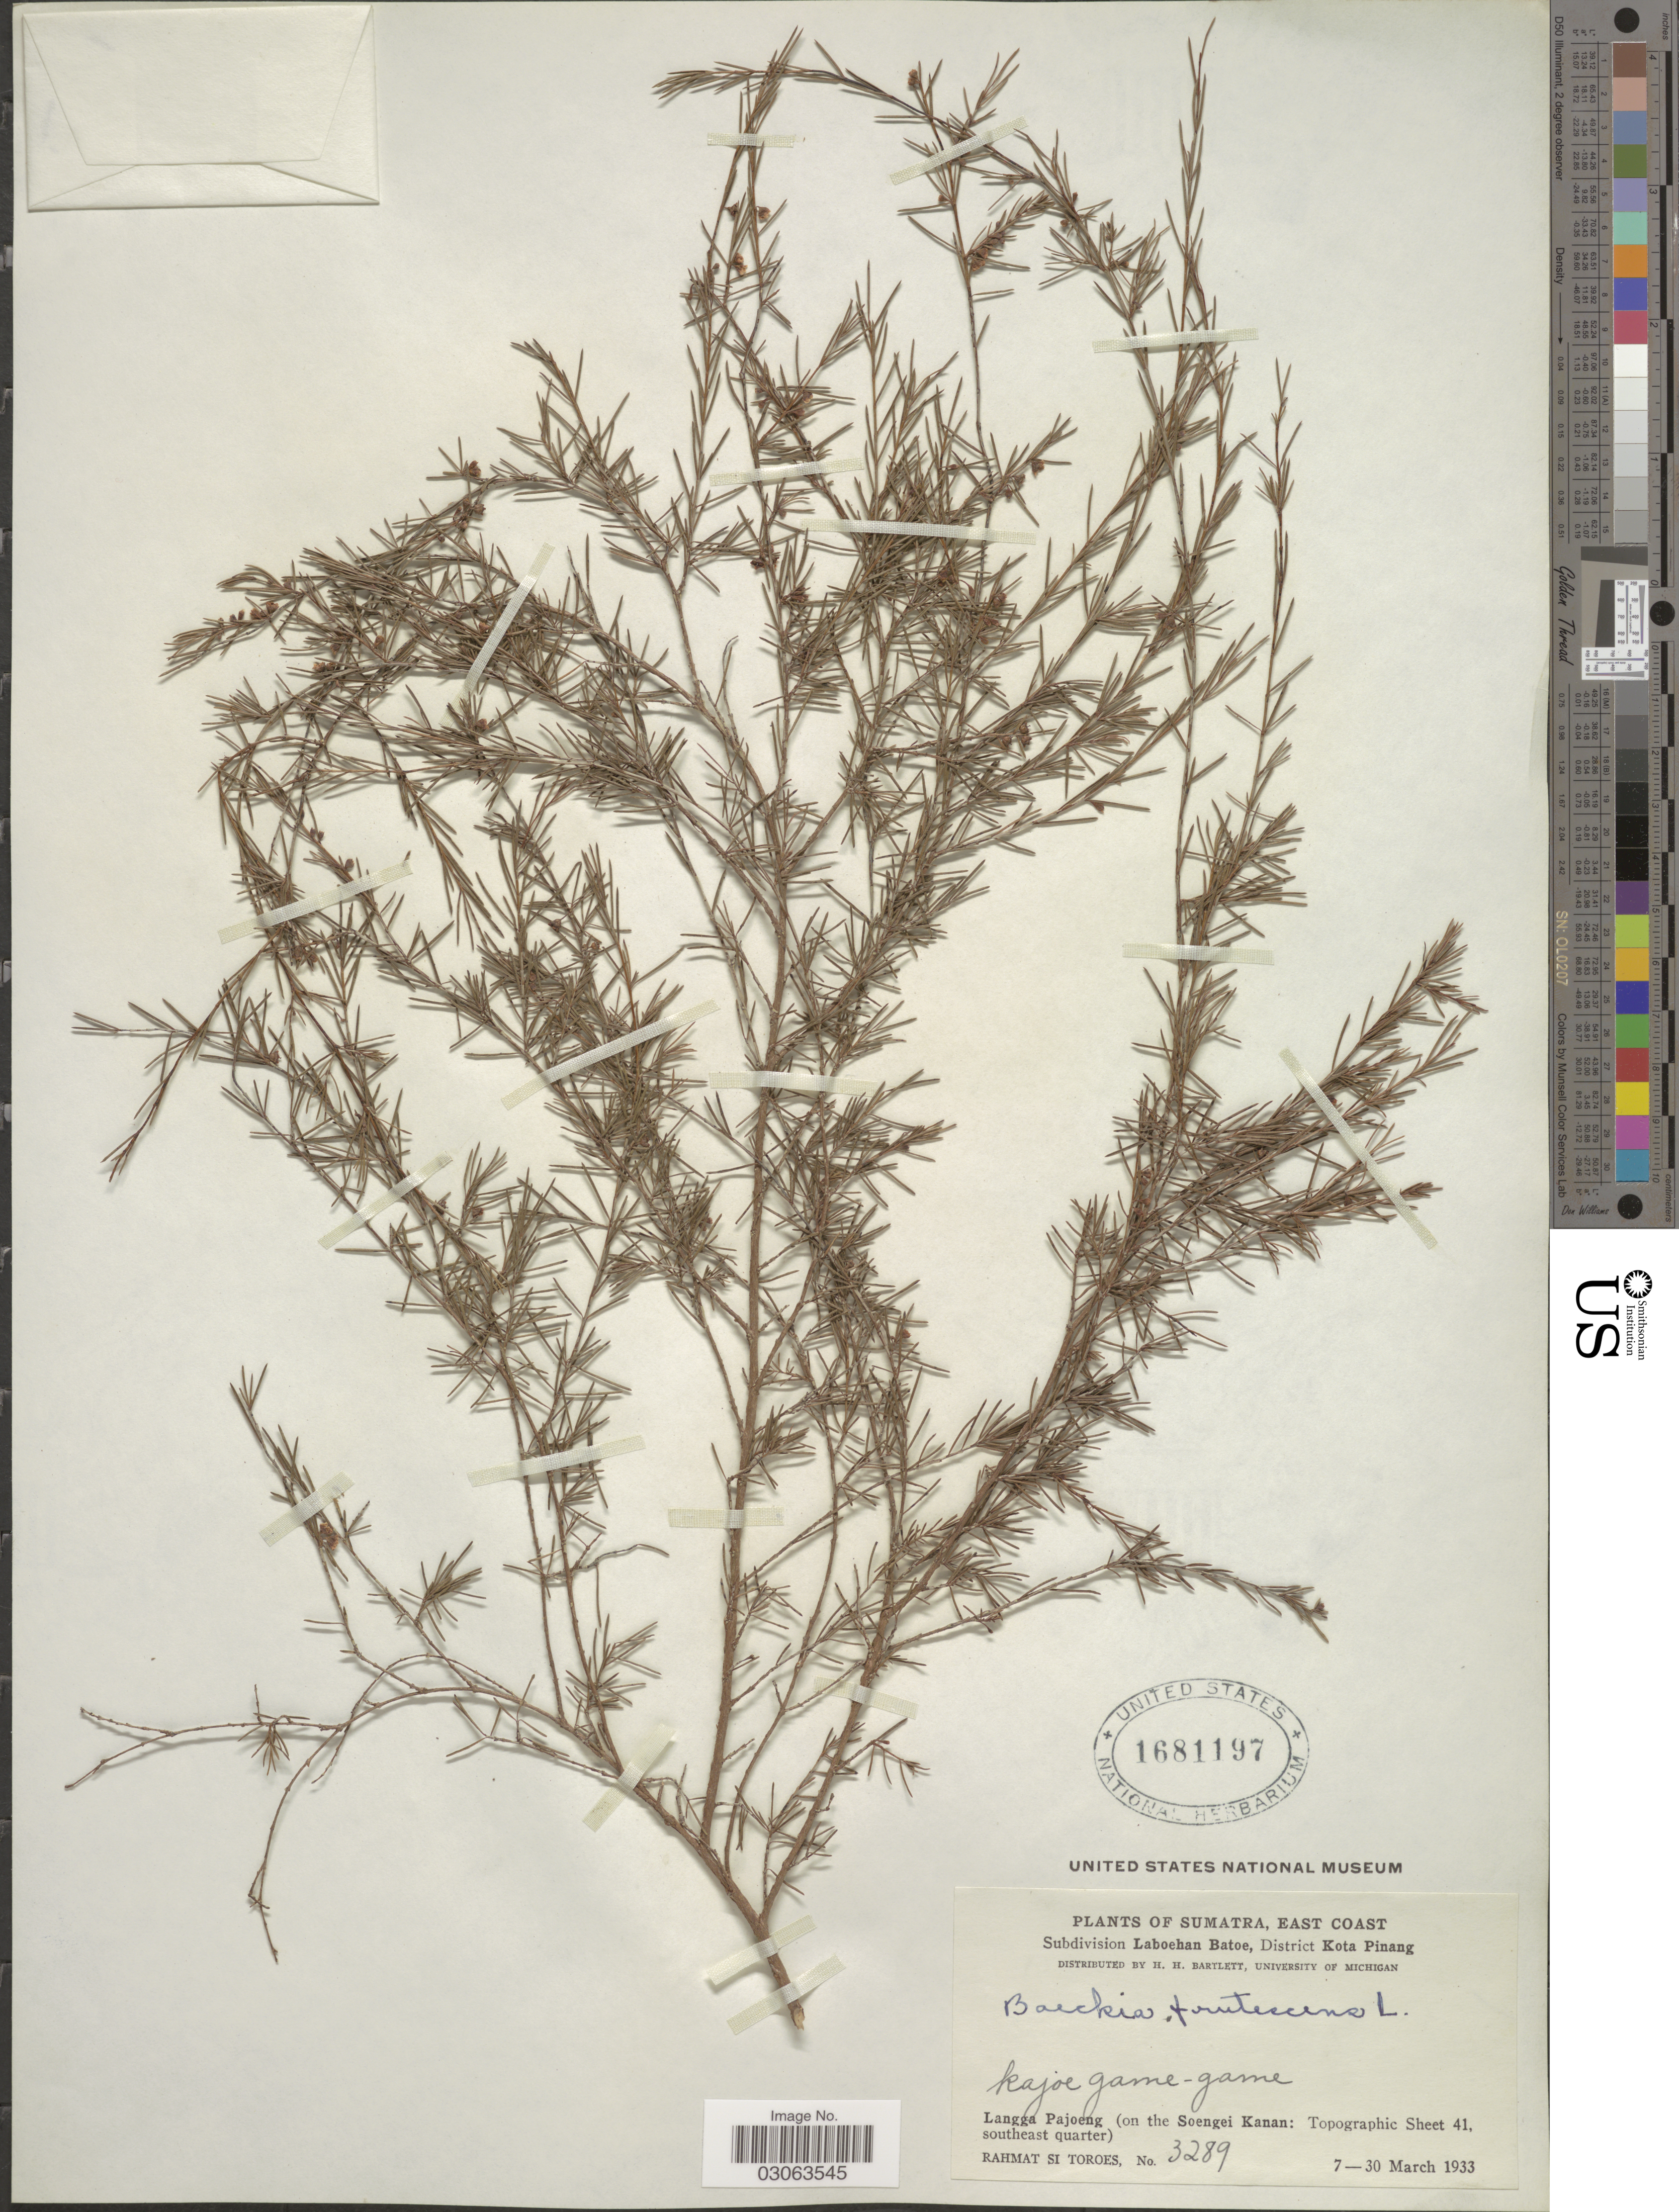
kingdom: Plantae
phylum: Tracheophyta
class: Magnoliopsida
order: Myrtales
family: Myrtaceae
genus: Baeckea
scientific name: Baeckea frutescens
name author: L.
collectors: Rahmat Si Boeea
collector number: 3289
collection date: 1933-03-07/1933-03-30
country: Indonesia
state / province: Sumatra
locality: East Coast. Subdivision Laboehan Batoe, District Kota Pinang. Langga Pajoeng (on the Soengei Kanan: Topographic Sheet 41, southeast quarter).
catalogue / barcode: US 1681197